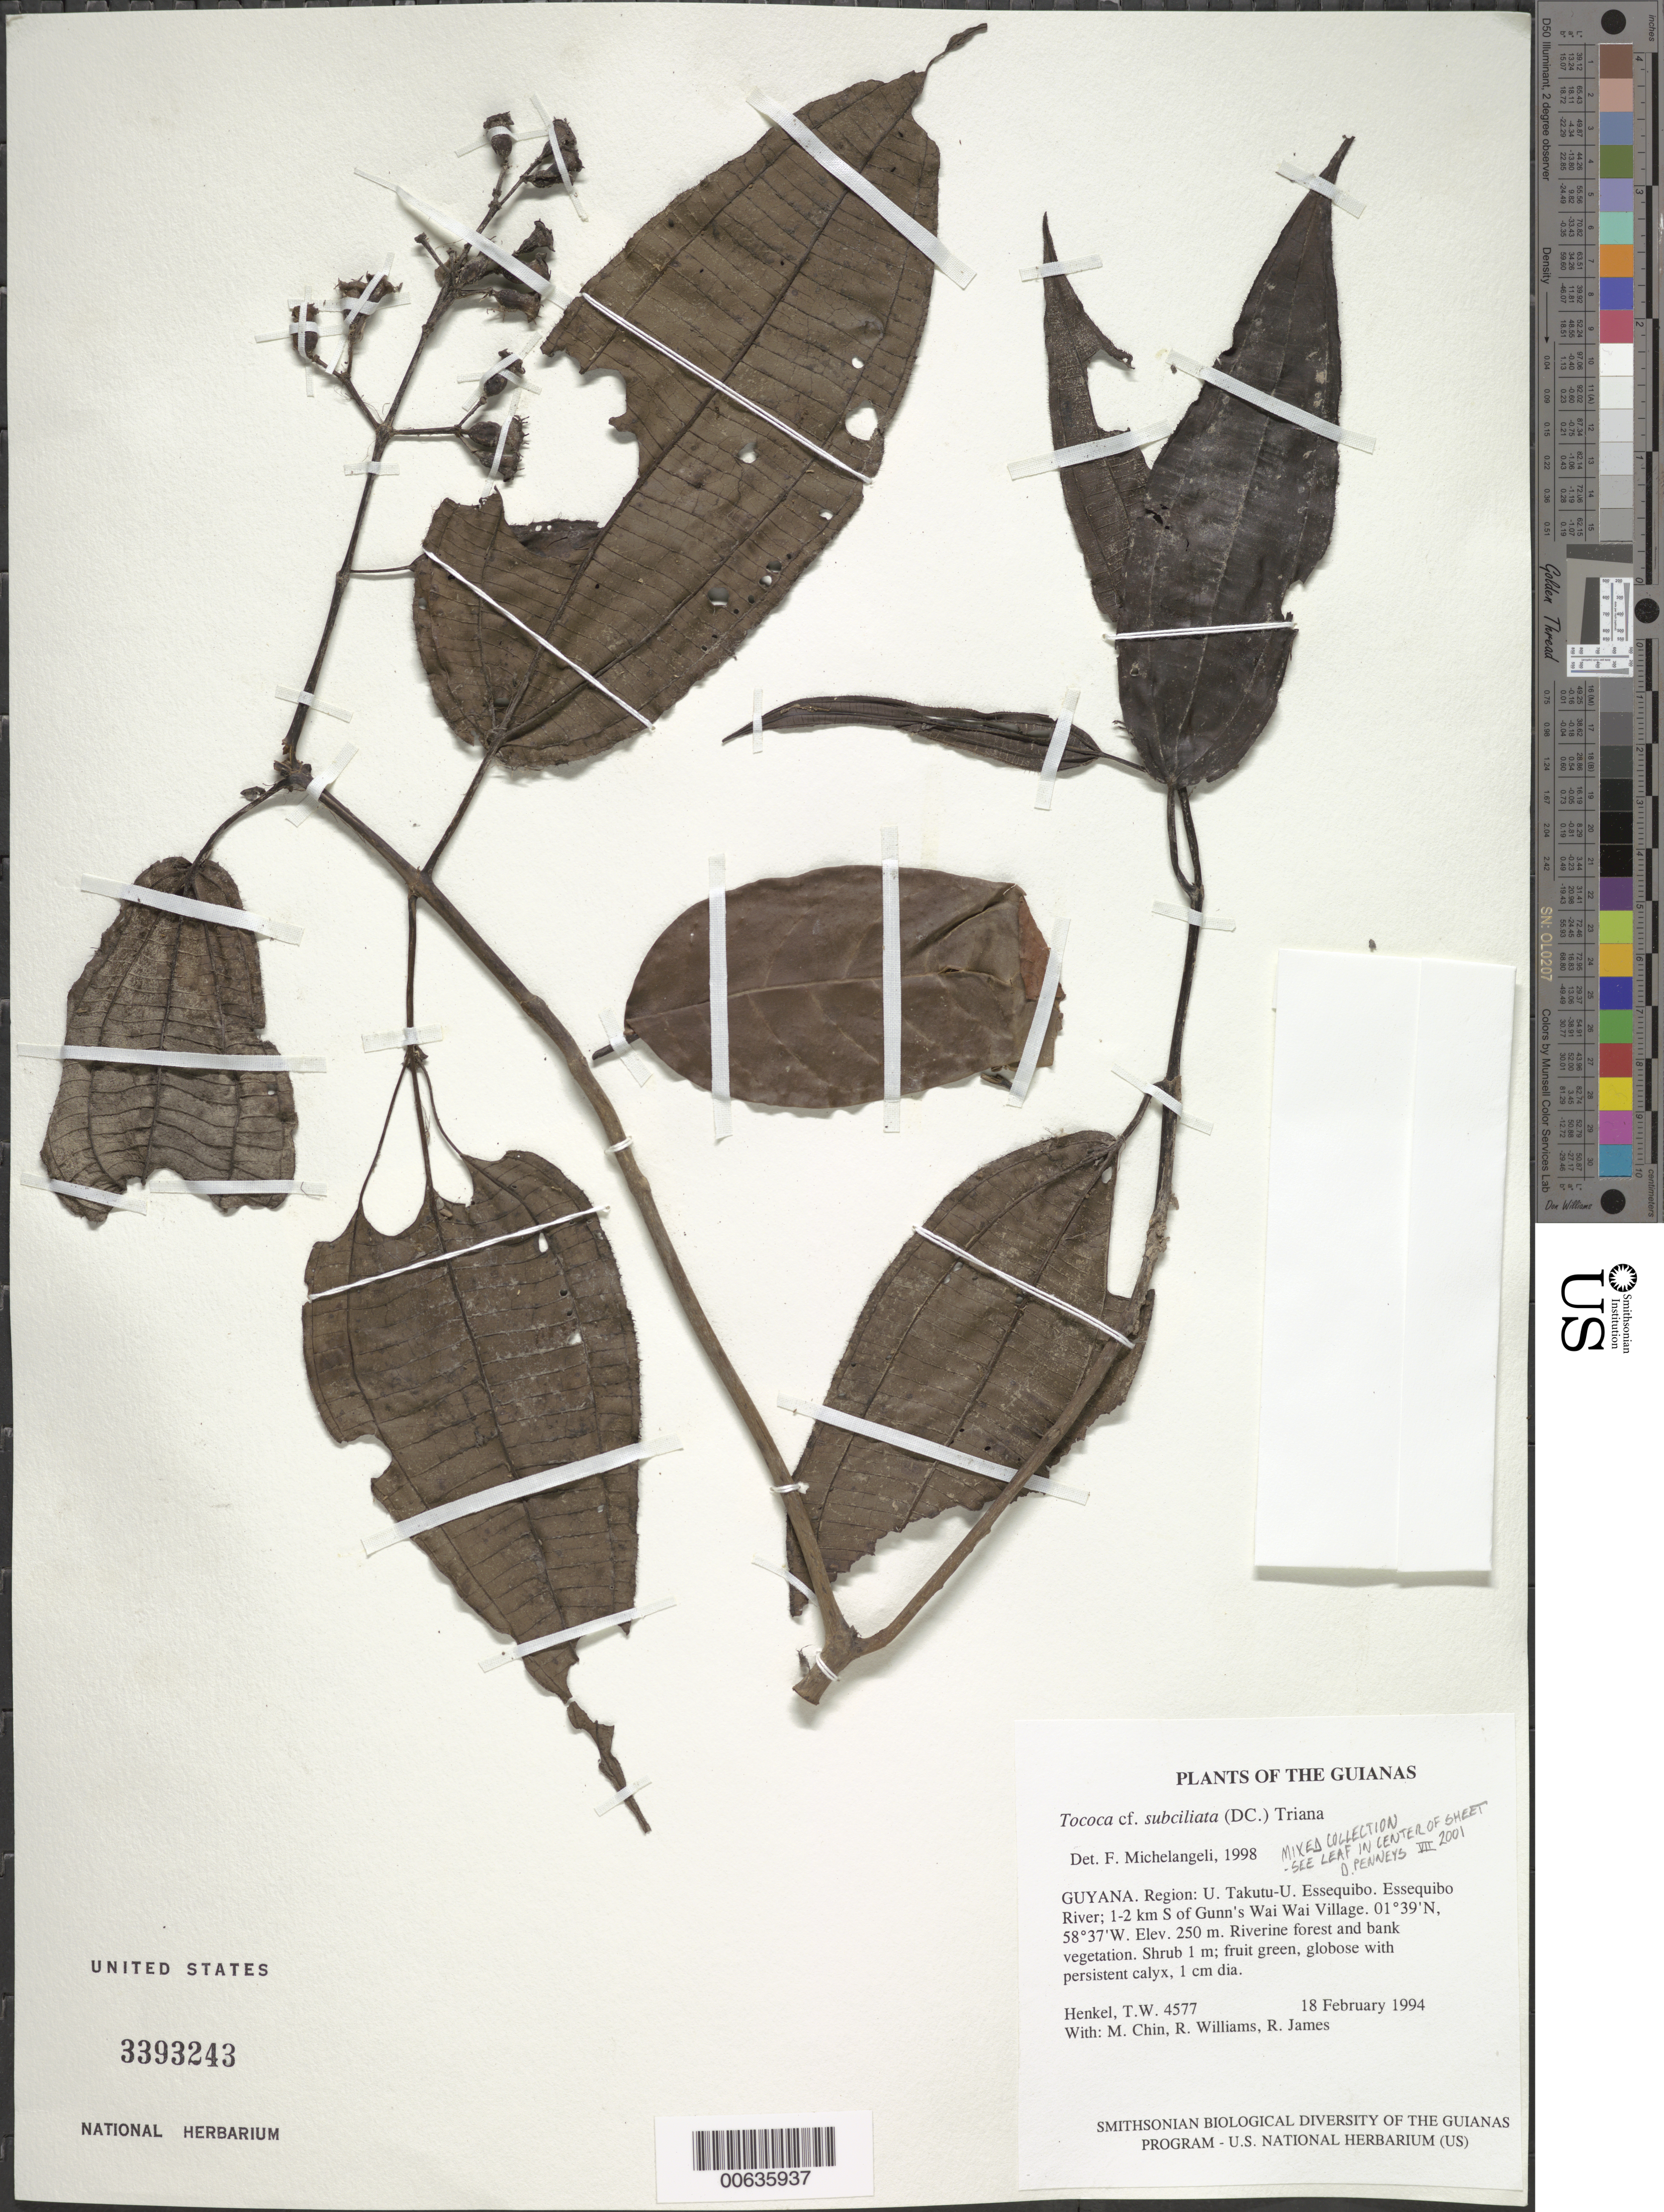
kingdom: Plantae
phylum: Tracheophyta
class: Magnoliopsida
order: Myrtales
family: Melastomataceae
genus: Tococa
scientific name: Tococa subciliata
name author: (DC.) Triana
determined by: Michelangeli, F. A.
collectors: T. Henkel, M. Chin, R. Williams & R. James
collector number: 4577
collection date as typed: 18 February 1994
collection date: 1994-02-18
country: Guyana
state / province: U. Takutu-U. Essequibo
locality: Essequibo River; 1-2 km S of Gunn's Wai Wai Village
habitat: Riverine forest and bank vegetation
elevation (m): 250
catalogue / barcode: US 3393243